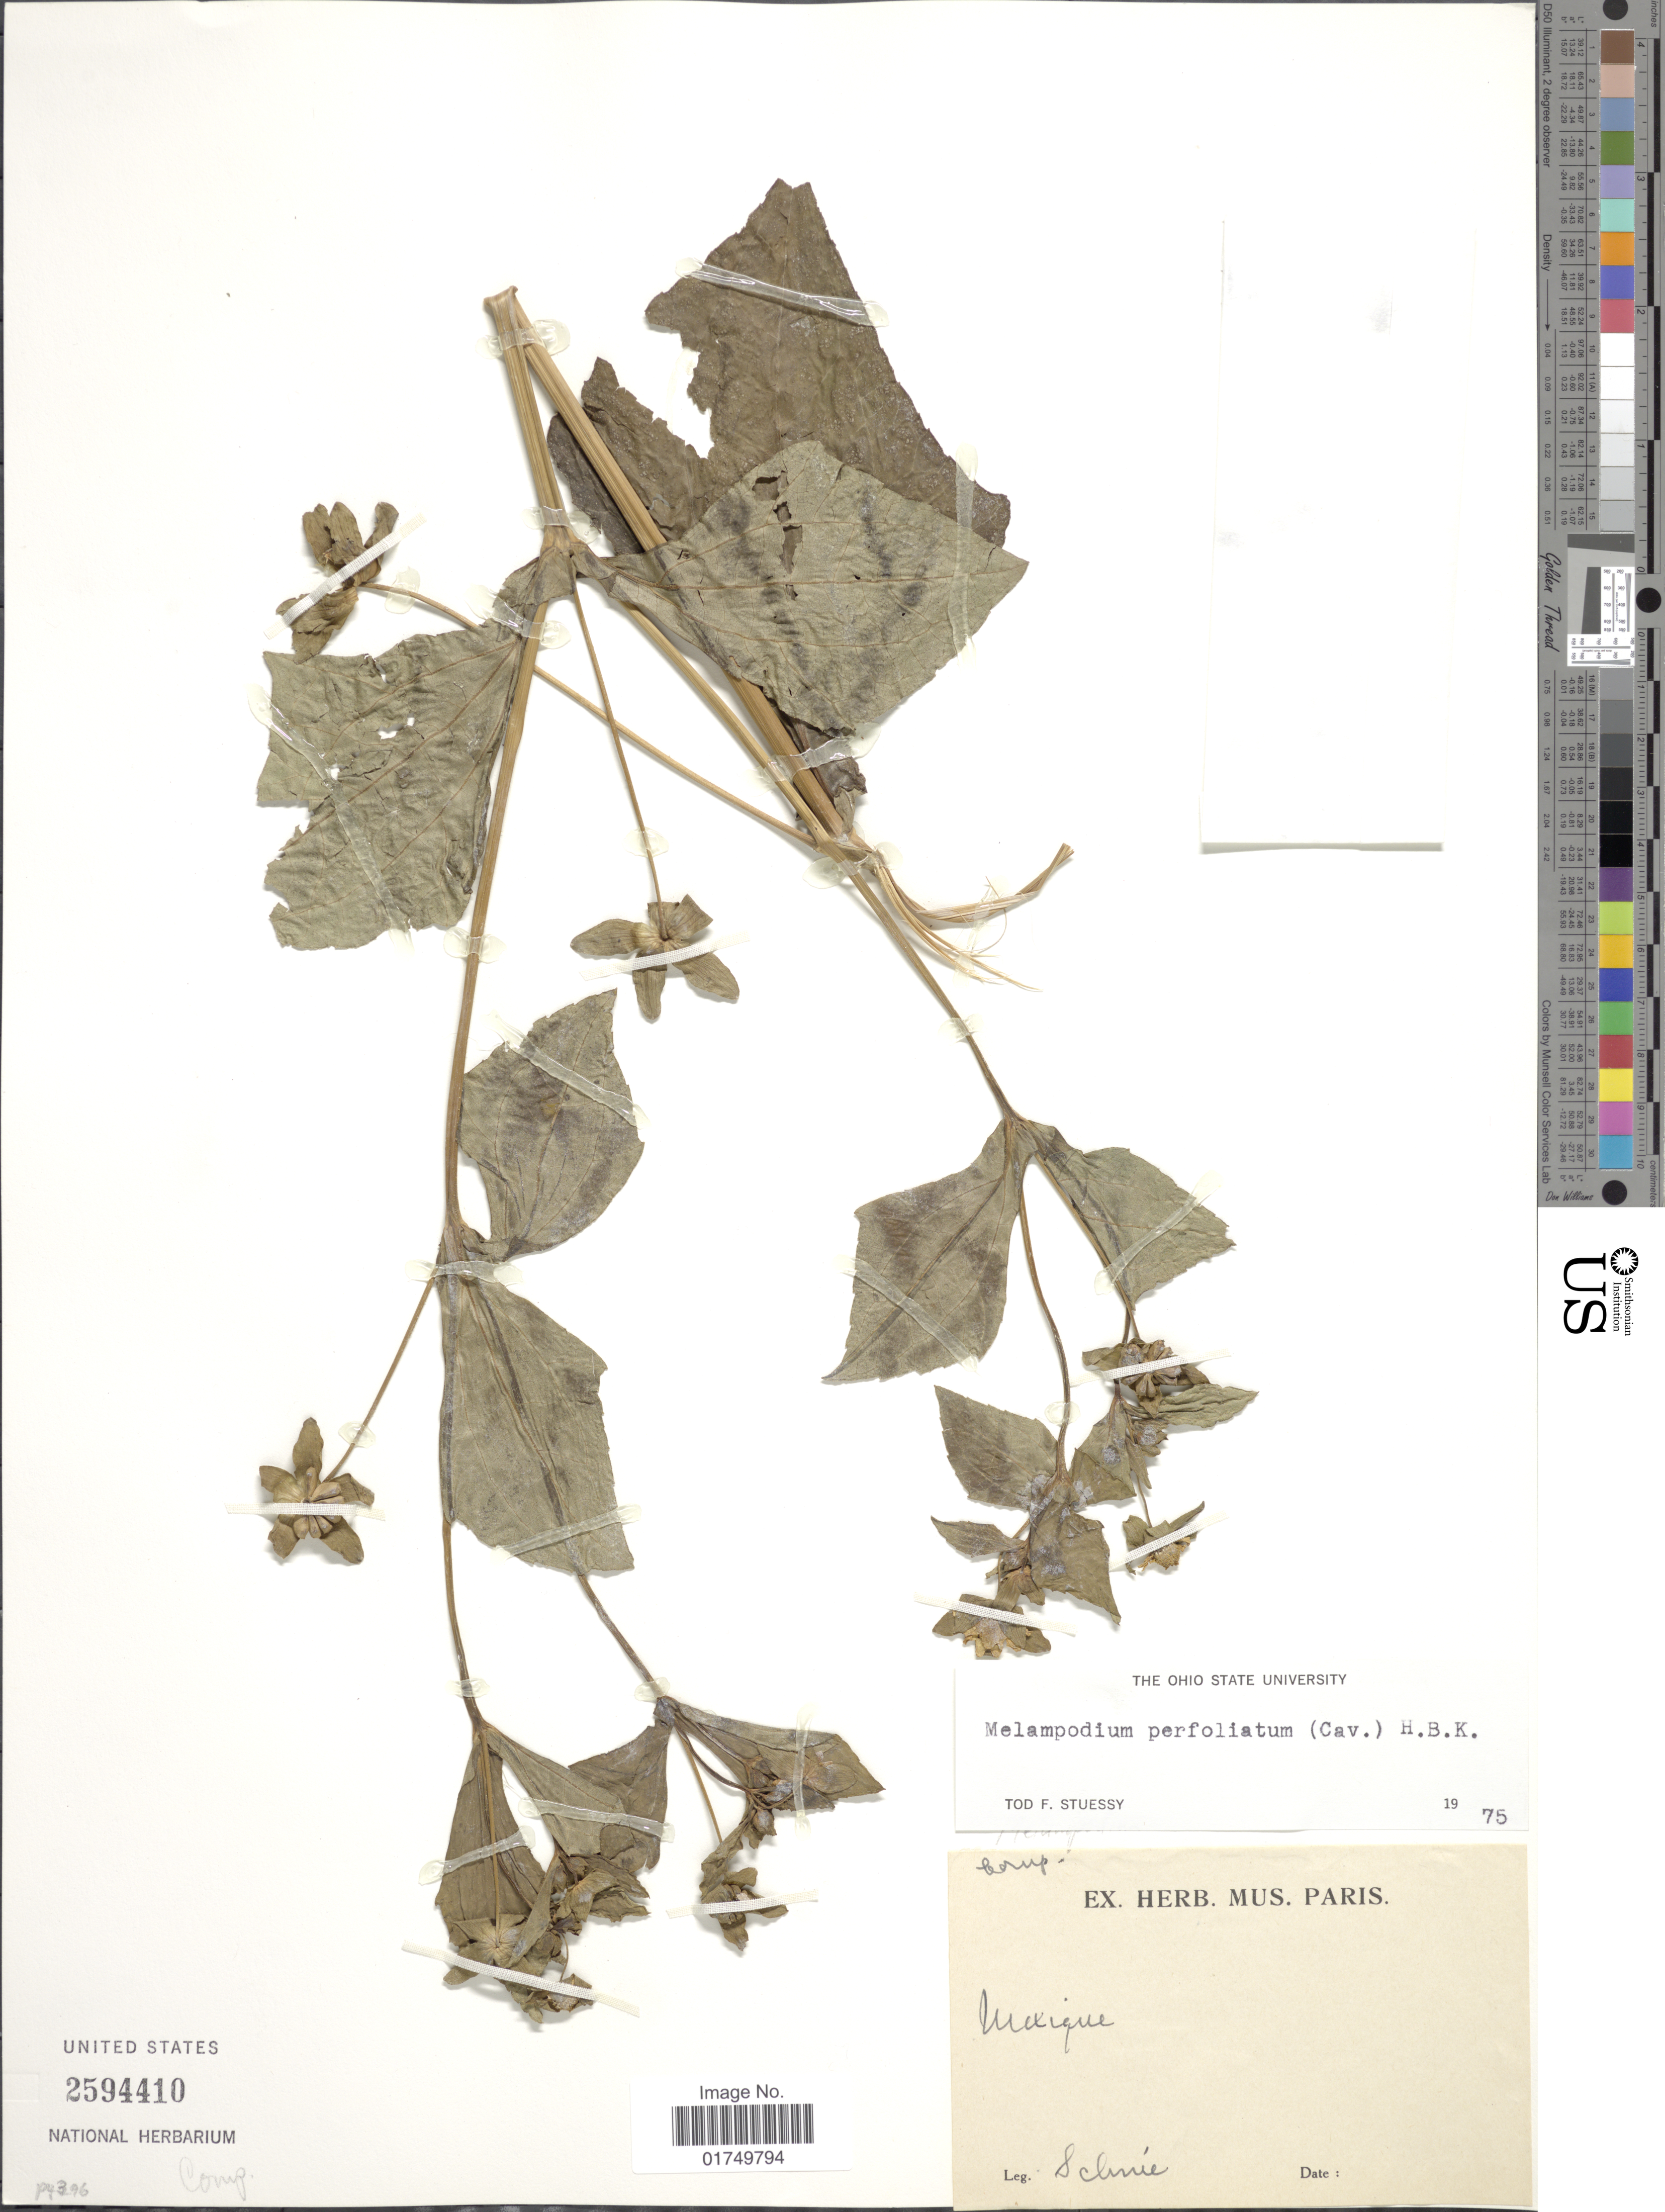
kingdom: Plantae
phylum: Tracheophyta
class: Magnoliopsida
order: Asterales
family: Asteraceae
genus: Melampodium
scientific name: Melampodium perfoliatum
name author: (Cav.) Kunth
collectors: Schnie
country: Mexico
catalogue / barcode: US 2594410